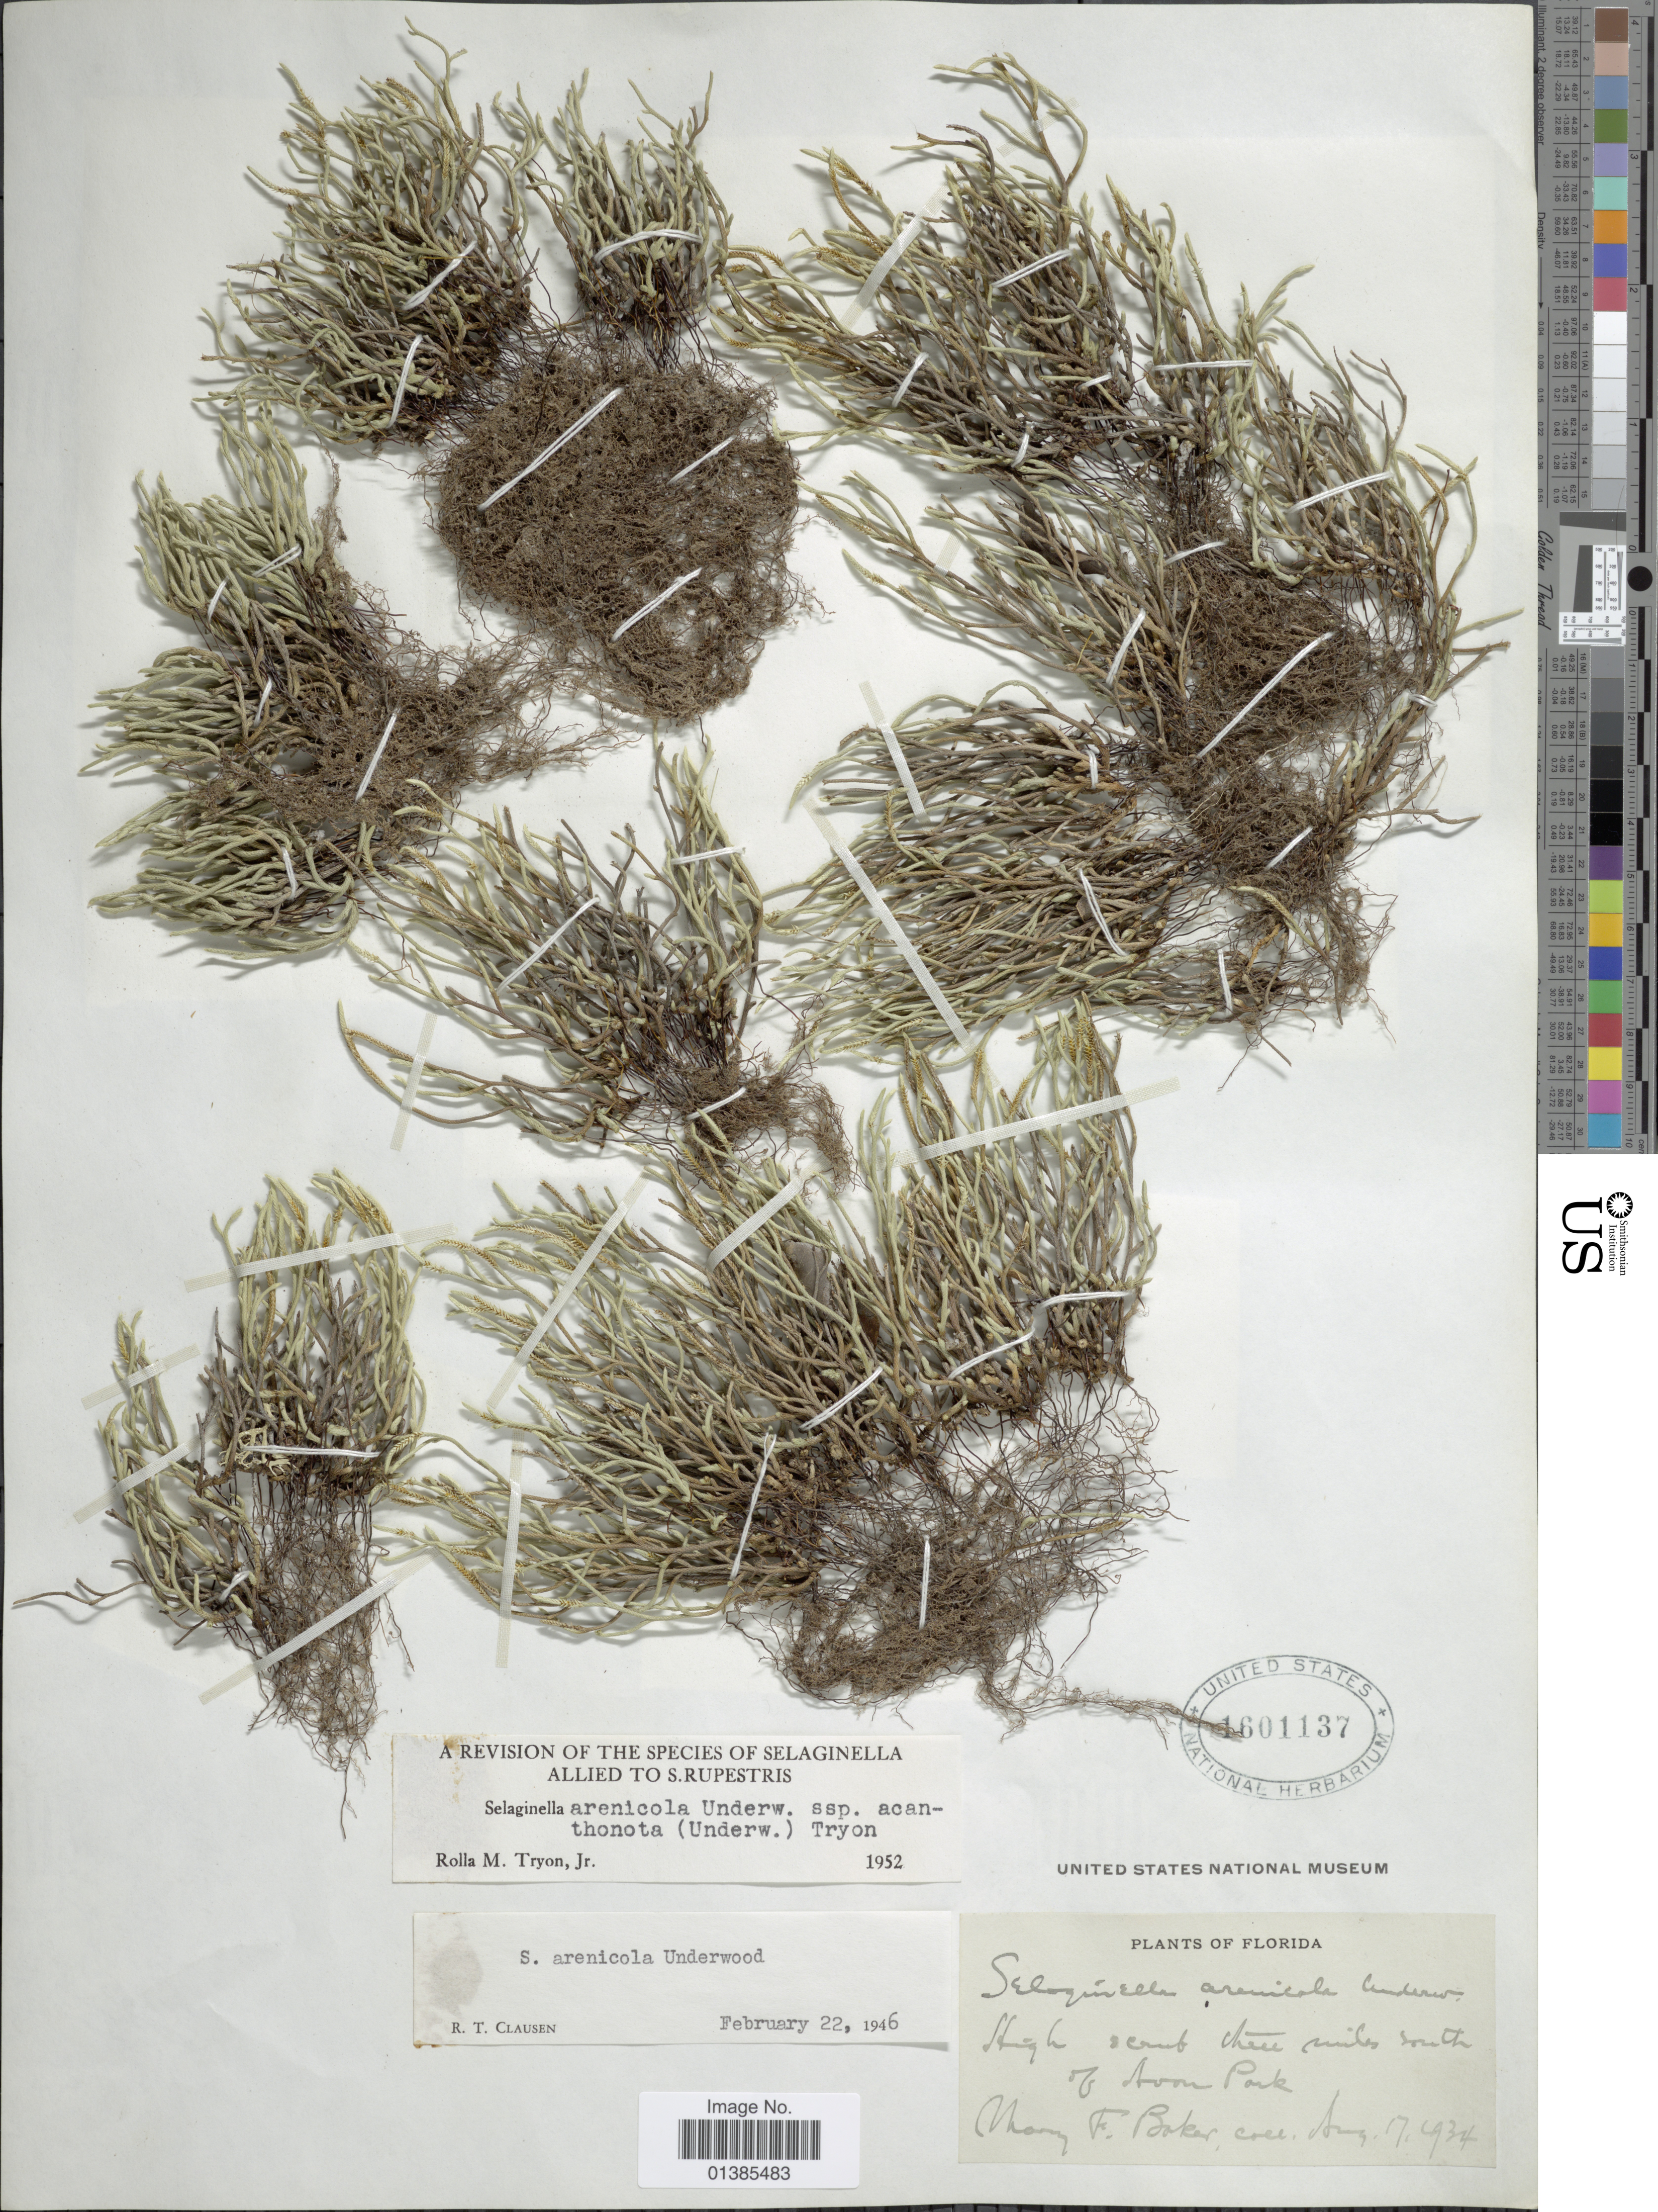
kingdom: Plantae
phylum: Tracheophyta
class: Lycopodiopsida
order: Selaginellales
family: Selaginellaceae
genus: Selaginella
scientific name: Selaginella arenicola subsp. acanthonota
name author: (Underw.) R.M. Tryon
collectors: M. F. Baker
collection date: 1934-08-17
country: United States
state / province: Florida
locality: High scrub three miles south of Avon Park.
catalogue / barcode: US 1601137